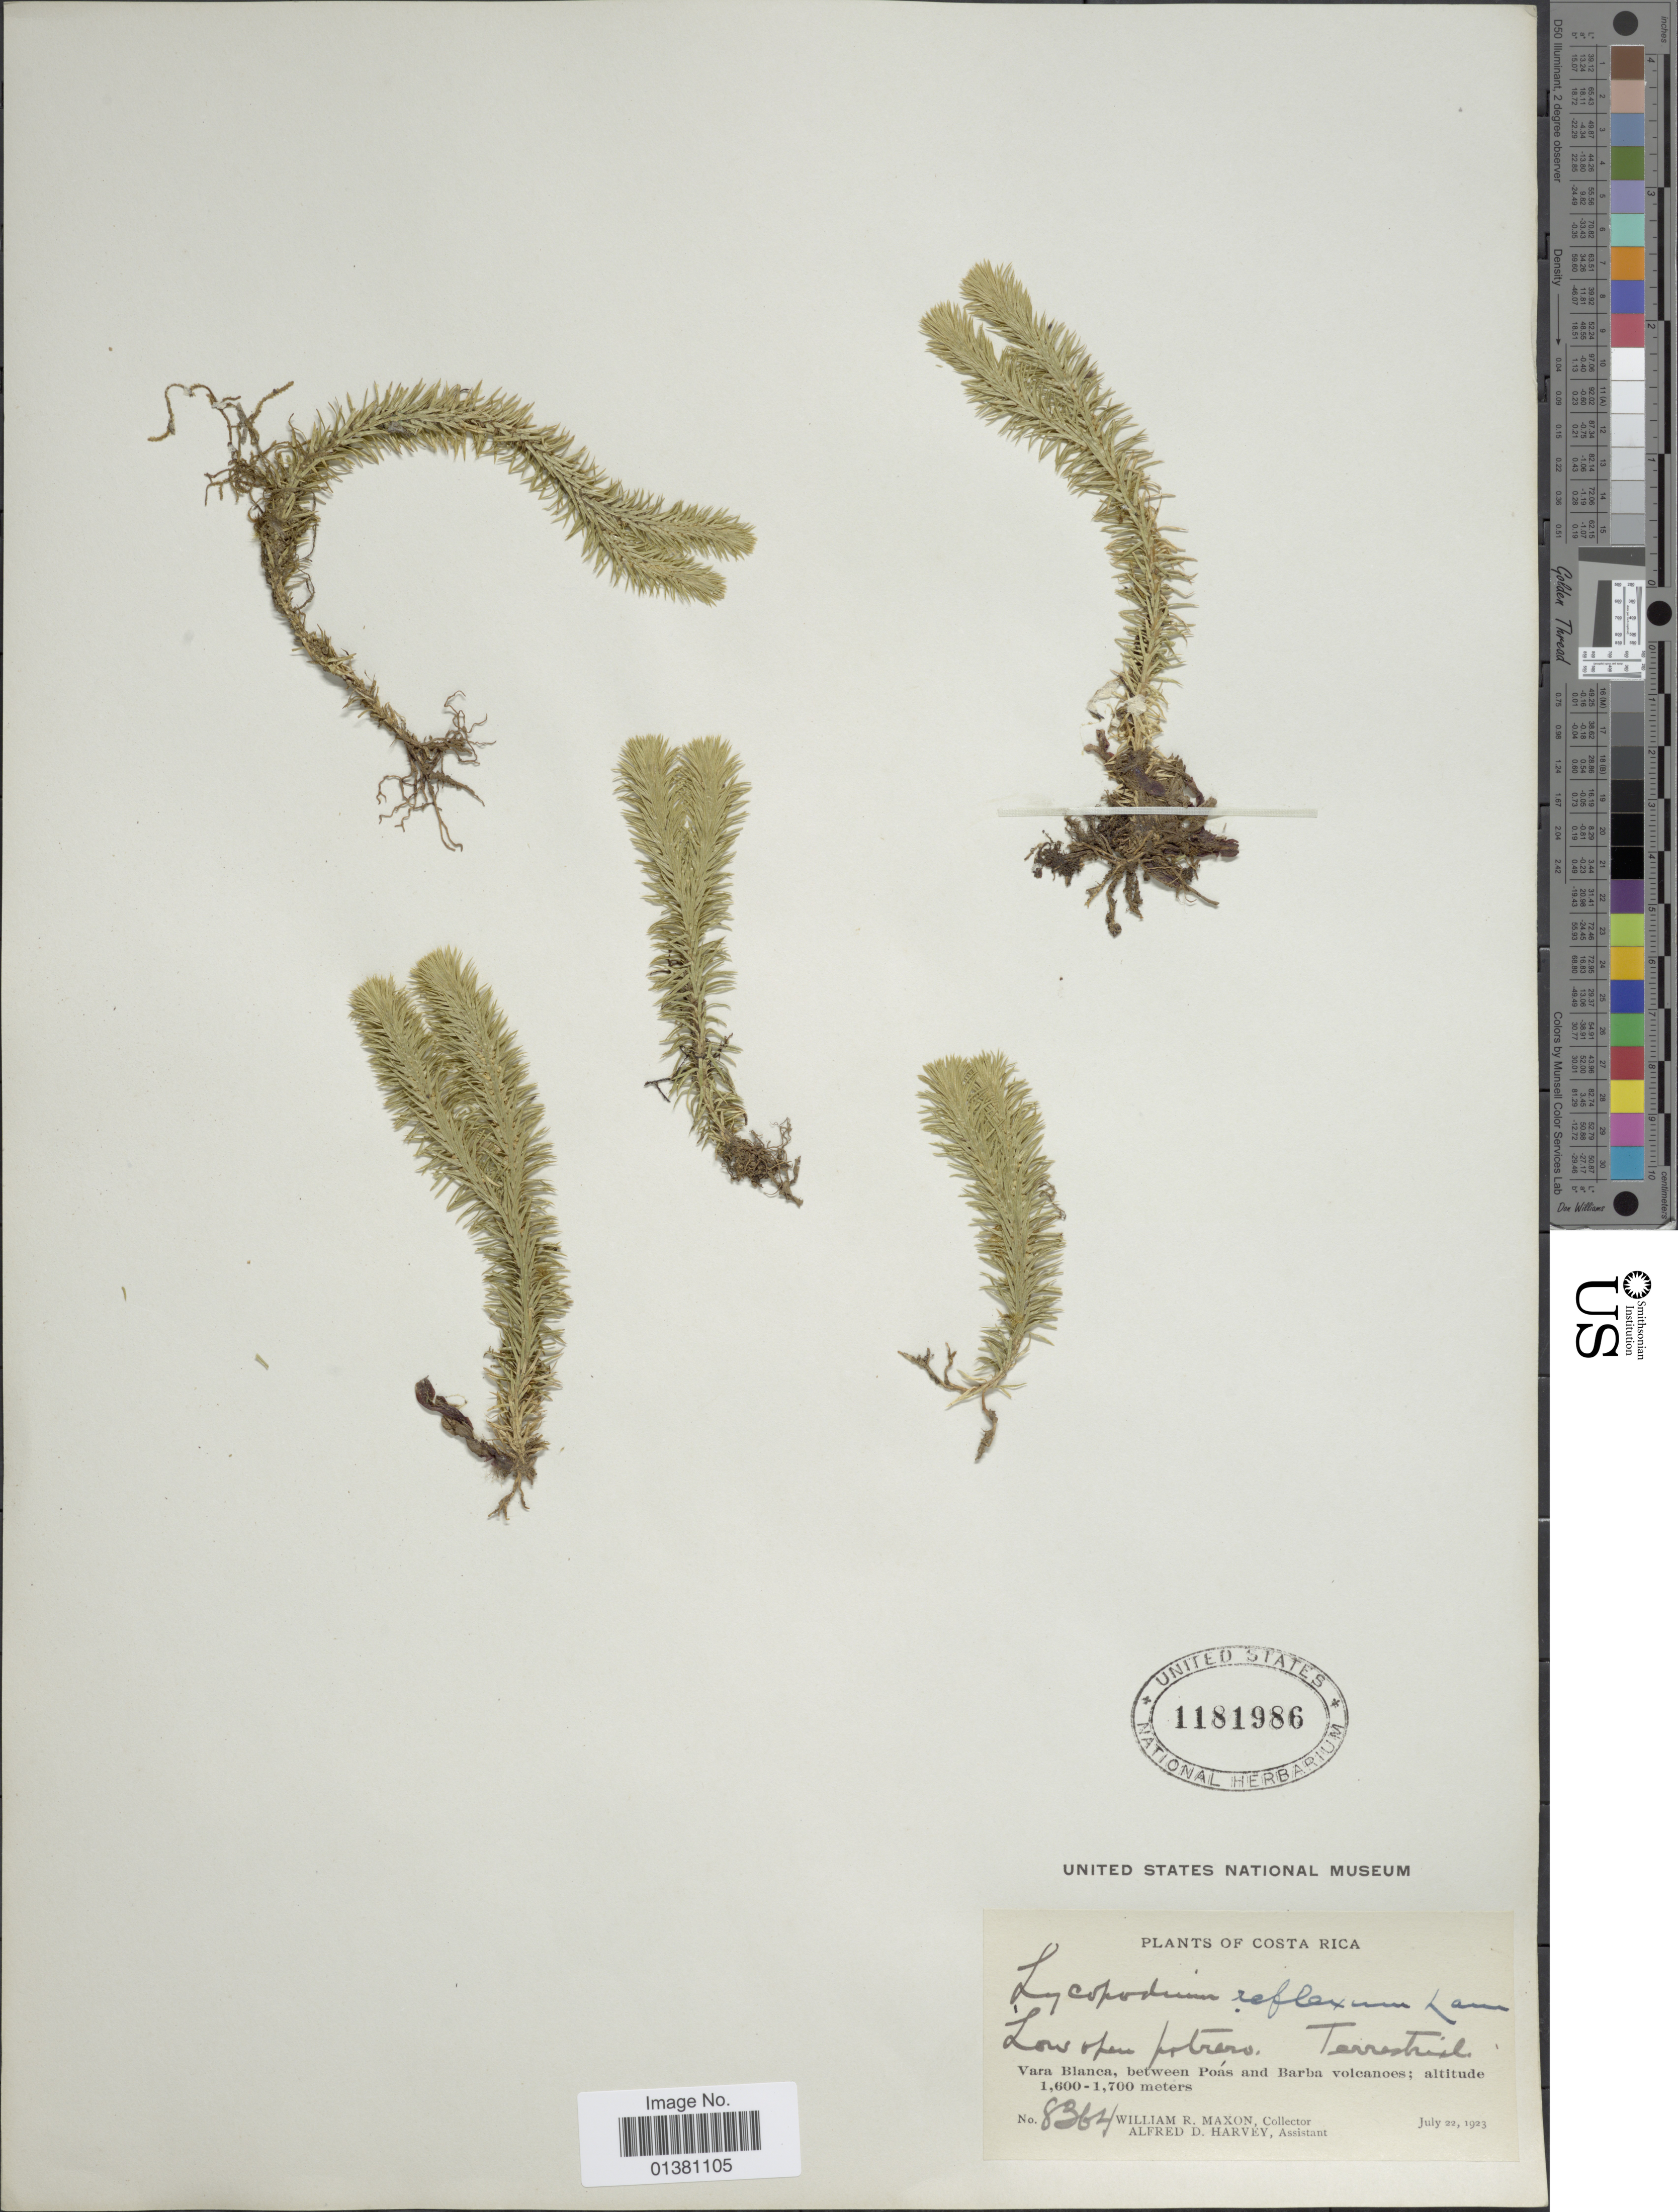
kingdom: Plantae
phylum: Tracheophyta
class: Lycopodiopsida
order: Lycopodiales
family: Lycopodiaceae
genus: Phlegmariurus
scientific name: Phlegmariurus reflexus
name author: (Lam.) B. Øllg.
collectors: W. R. Maxon & A. D. Harvey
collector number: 8364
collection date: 1923-07-22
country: Costa Rica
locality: Vara Blanca, between Poás and Barba volcanoes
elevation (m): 1600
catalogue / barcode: US 1181986